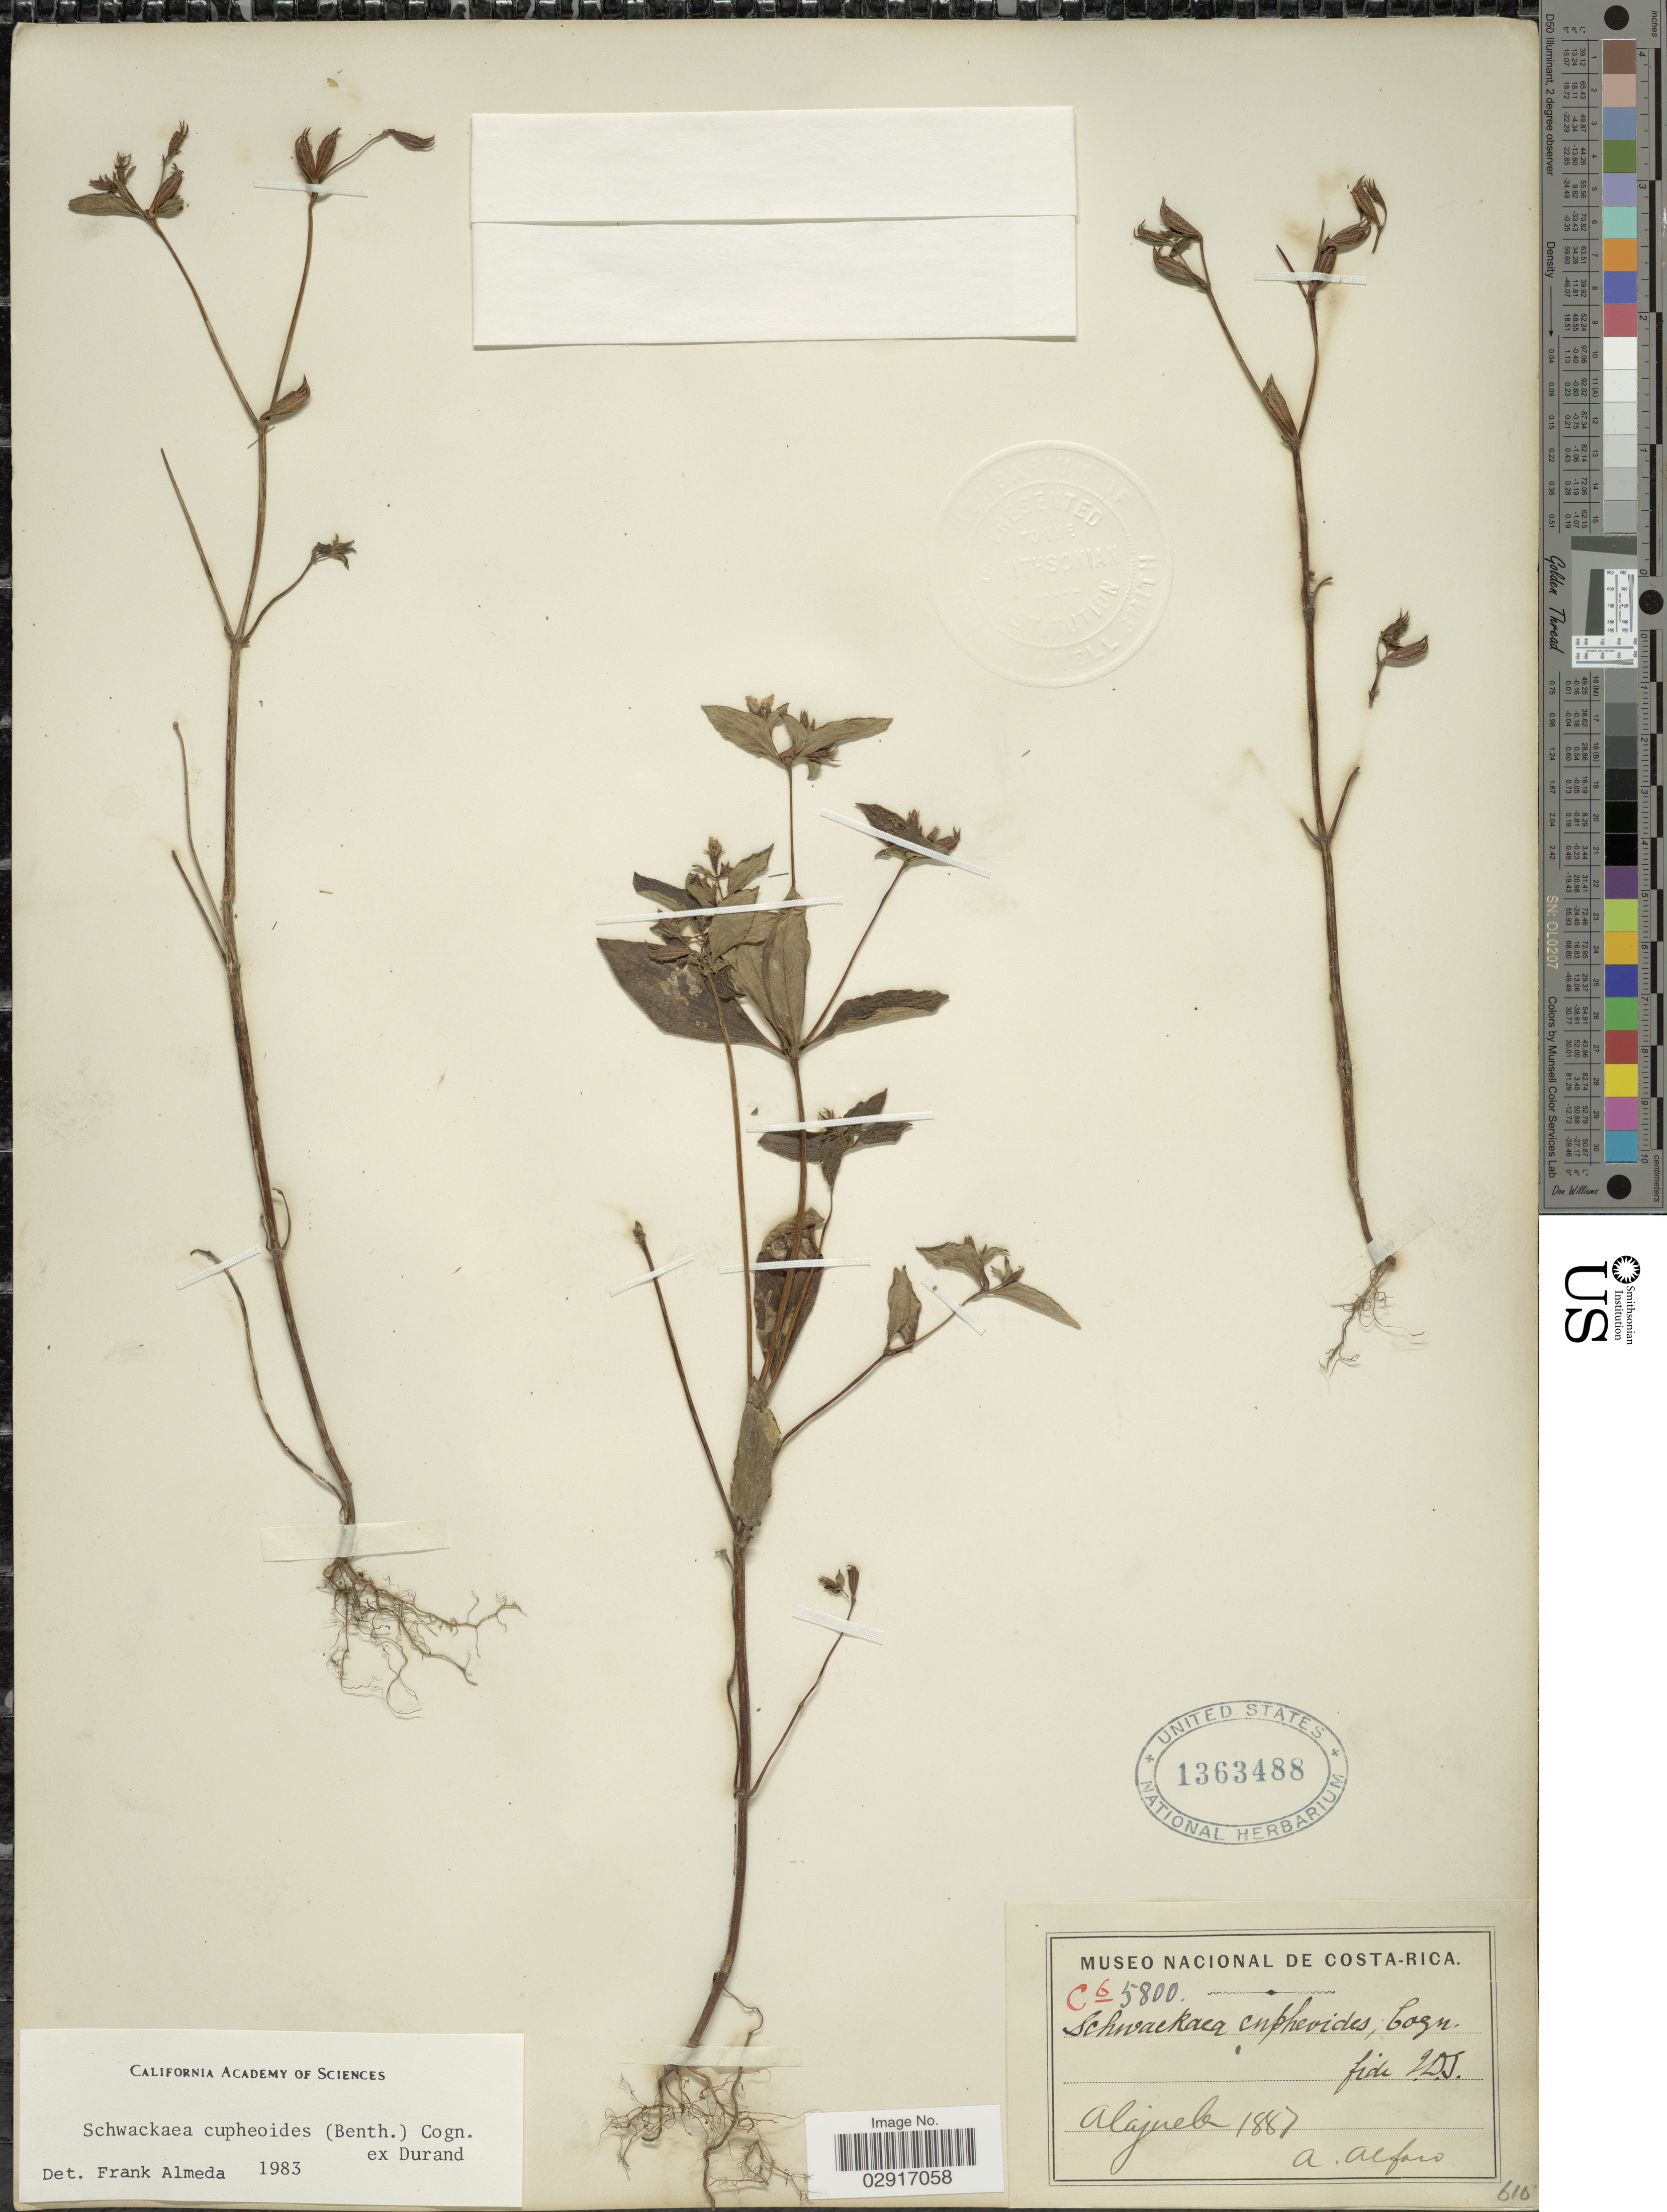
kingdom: Plantae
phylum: Tracheophyta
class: Magnoliopsida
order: Myrtales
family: Melastomataceae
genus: Schwackaea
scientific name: Schwackaea cupheoides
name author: (Benth.) Cogn.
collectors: A. Alfaro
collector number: C65800*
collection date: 1887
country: Costa Rica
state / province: Alajuela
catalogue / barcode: US 1363488